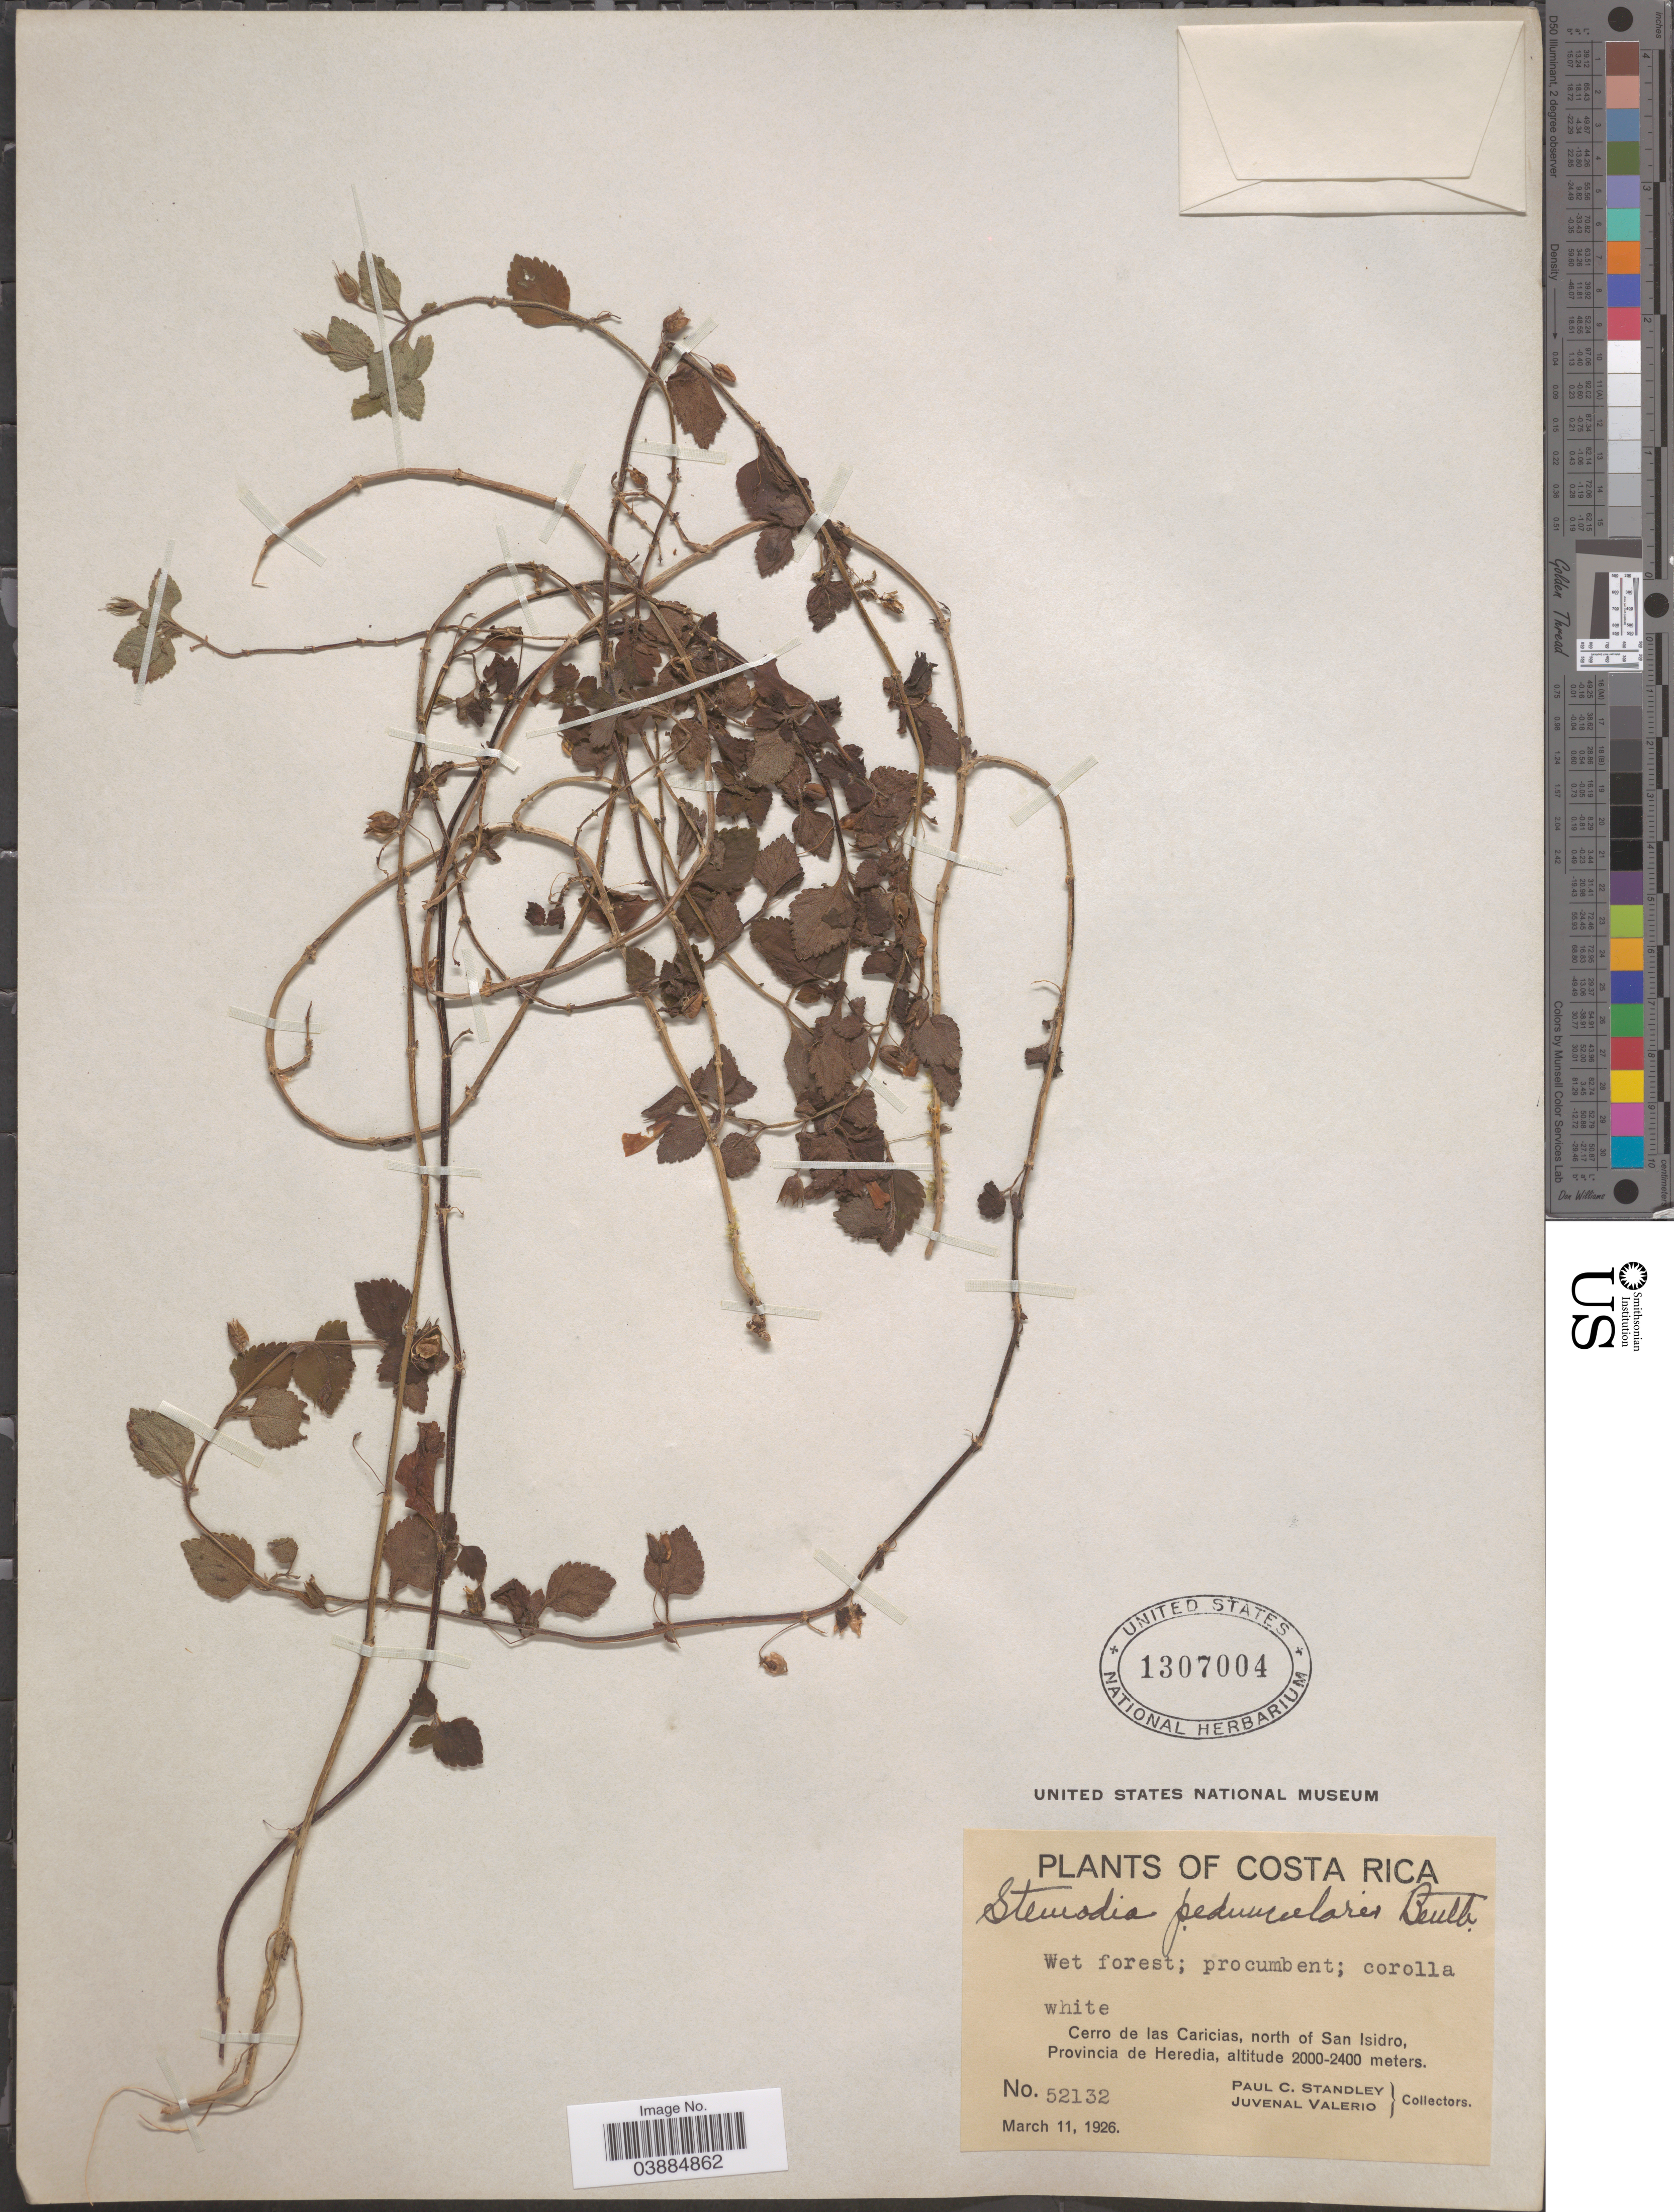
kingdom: Plantae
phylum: Tracheophyta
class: Magnoliopsida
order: Lamiales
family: Plantaginaceae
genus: Stemodia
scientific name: Stemodia peduncularis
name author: Benth.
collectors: P. C. Standley & J. Valerio R.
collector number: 52132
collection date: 1926-03-11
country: Costa Rica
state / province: Heredia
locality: Cerro de las Caricias, north of San Isidro.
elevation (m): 2000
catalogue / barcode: US 1307004